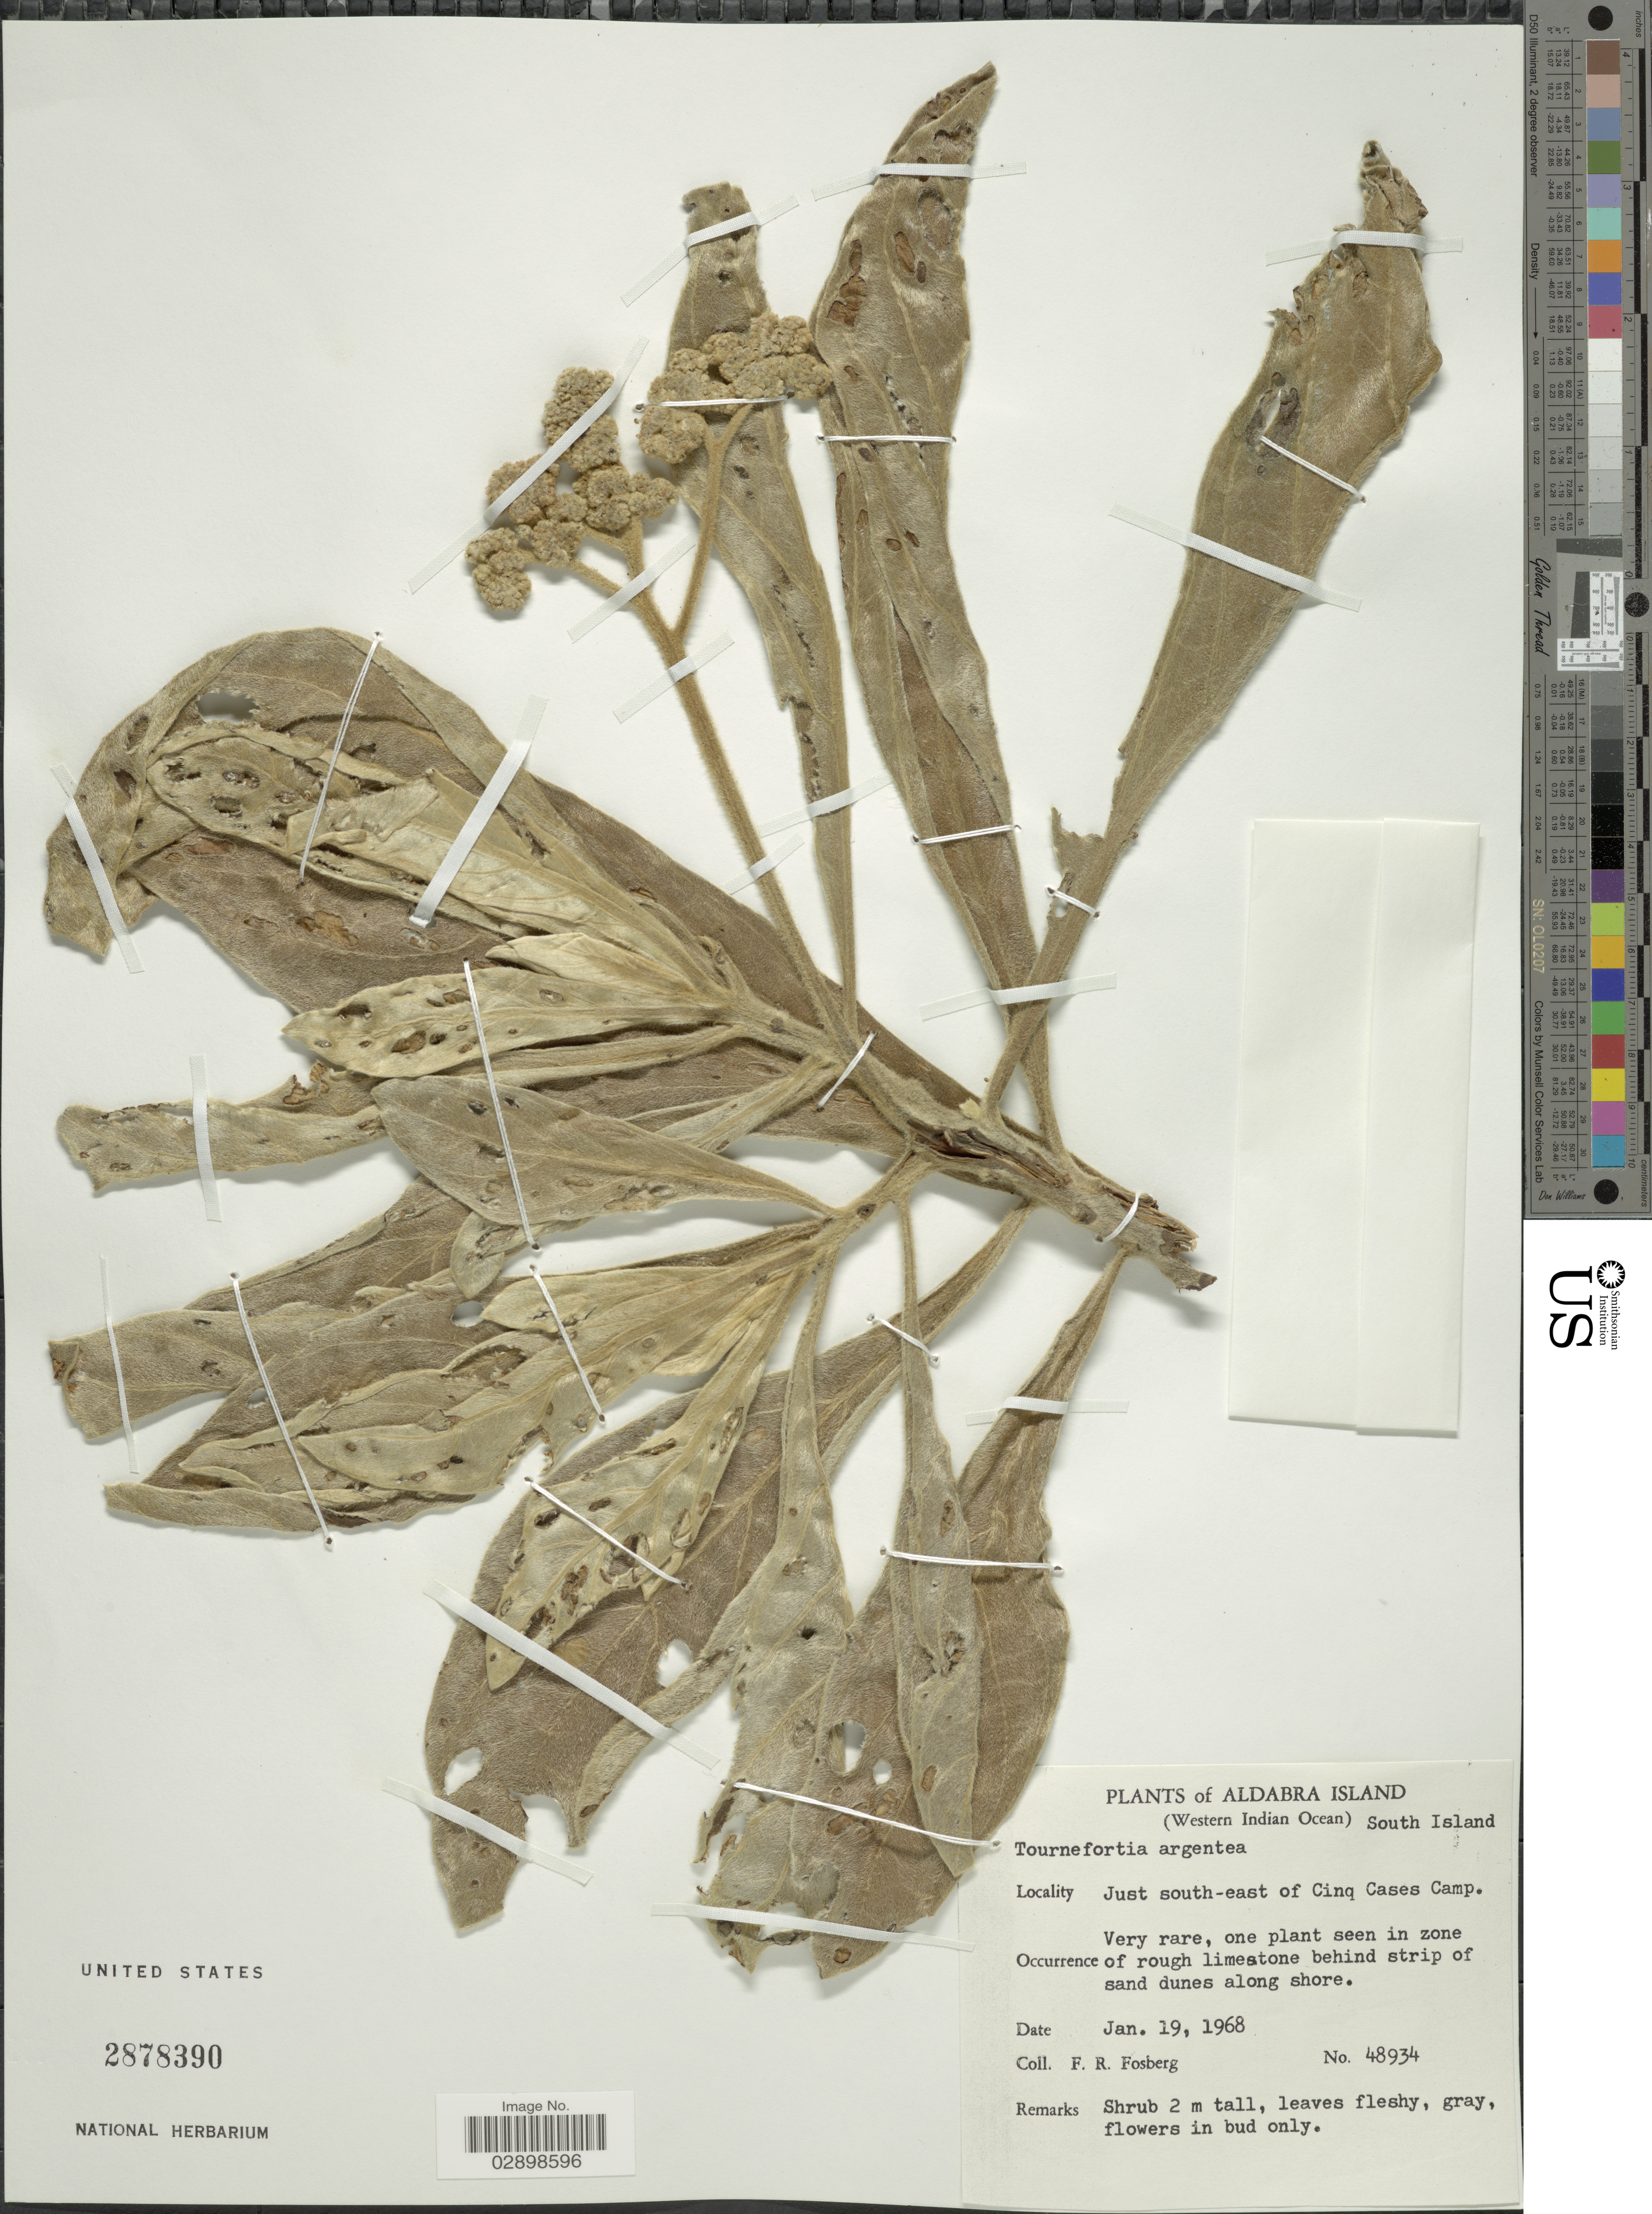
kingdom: Plantae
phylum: Tracheophyta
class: Magnoliopsida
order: Boraginales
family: Heliotropiaceae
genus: Tournefortia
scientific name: Tournefortia argentea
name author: L. f.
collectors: F. R. Fosberg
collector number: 48934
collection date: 1968-01-19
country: Seychelles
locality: Aldabra Island. (Western Indian Ocean). South Island. Just south-east of Cinq Cases Camp.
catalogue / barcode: US 2878390